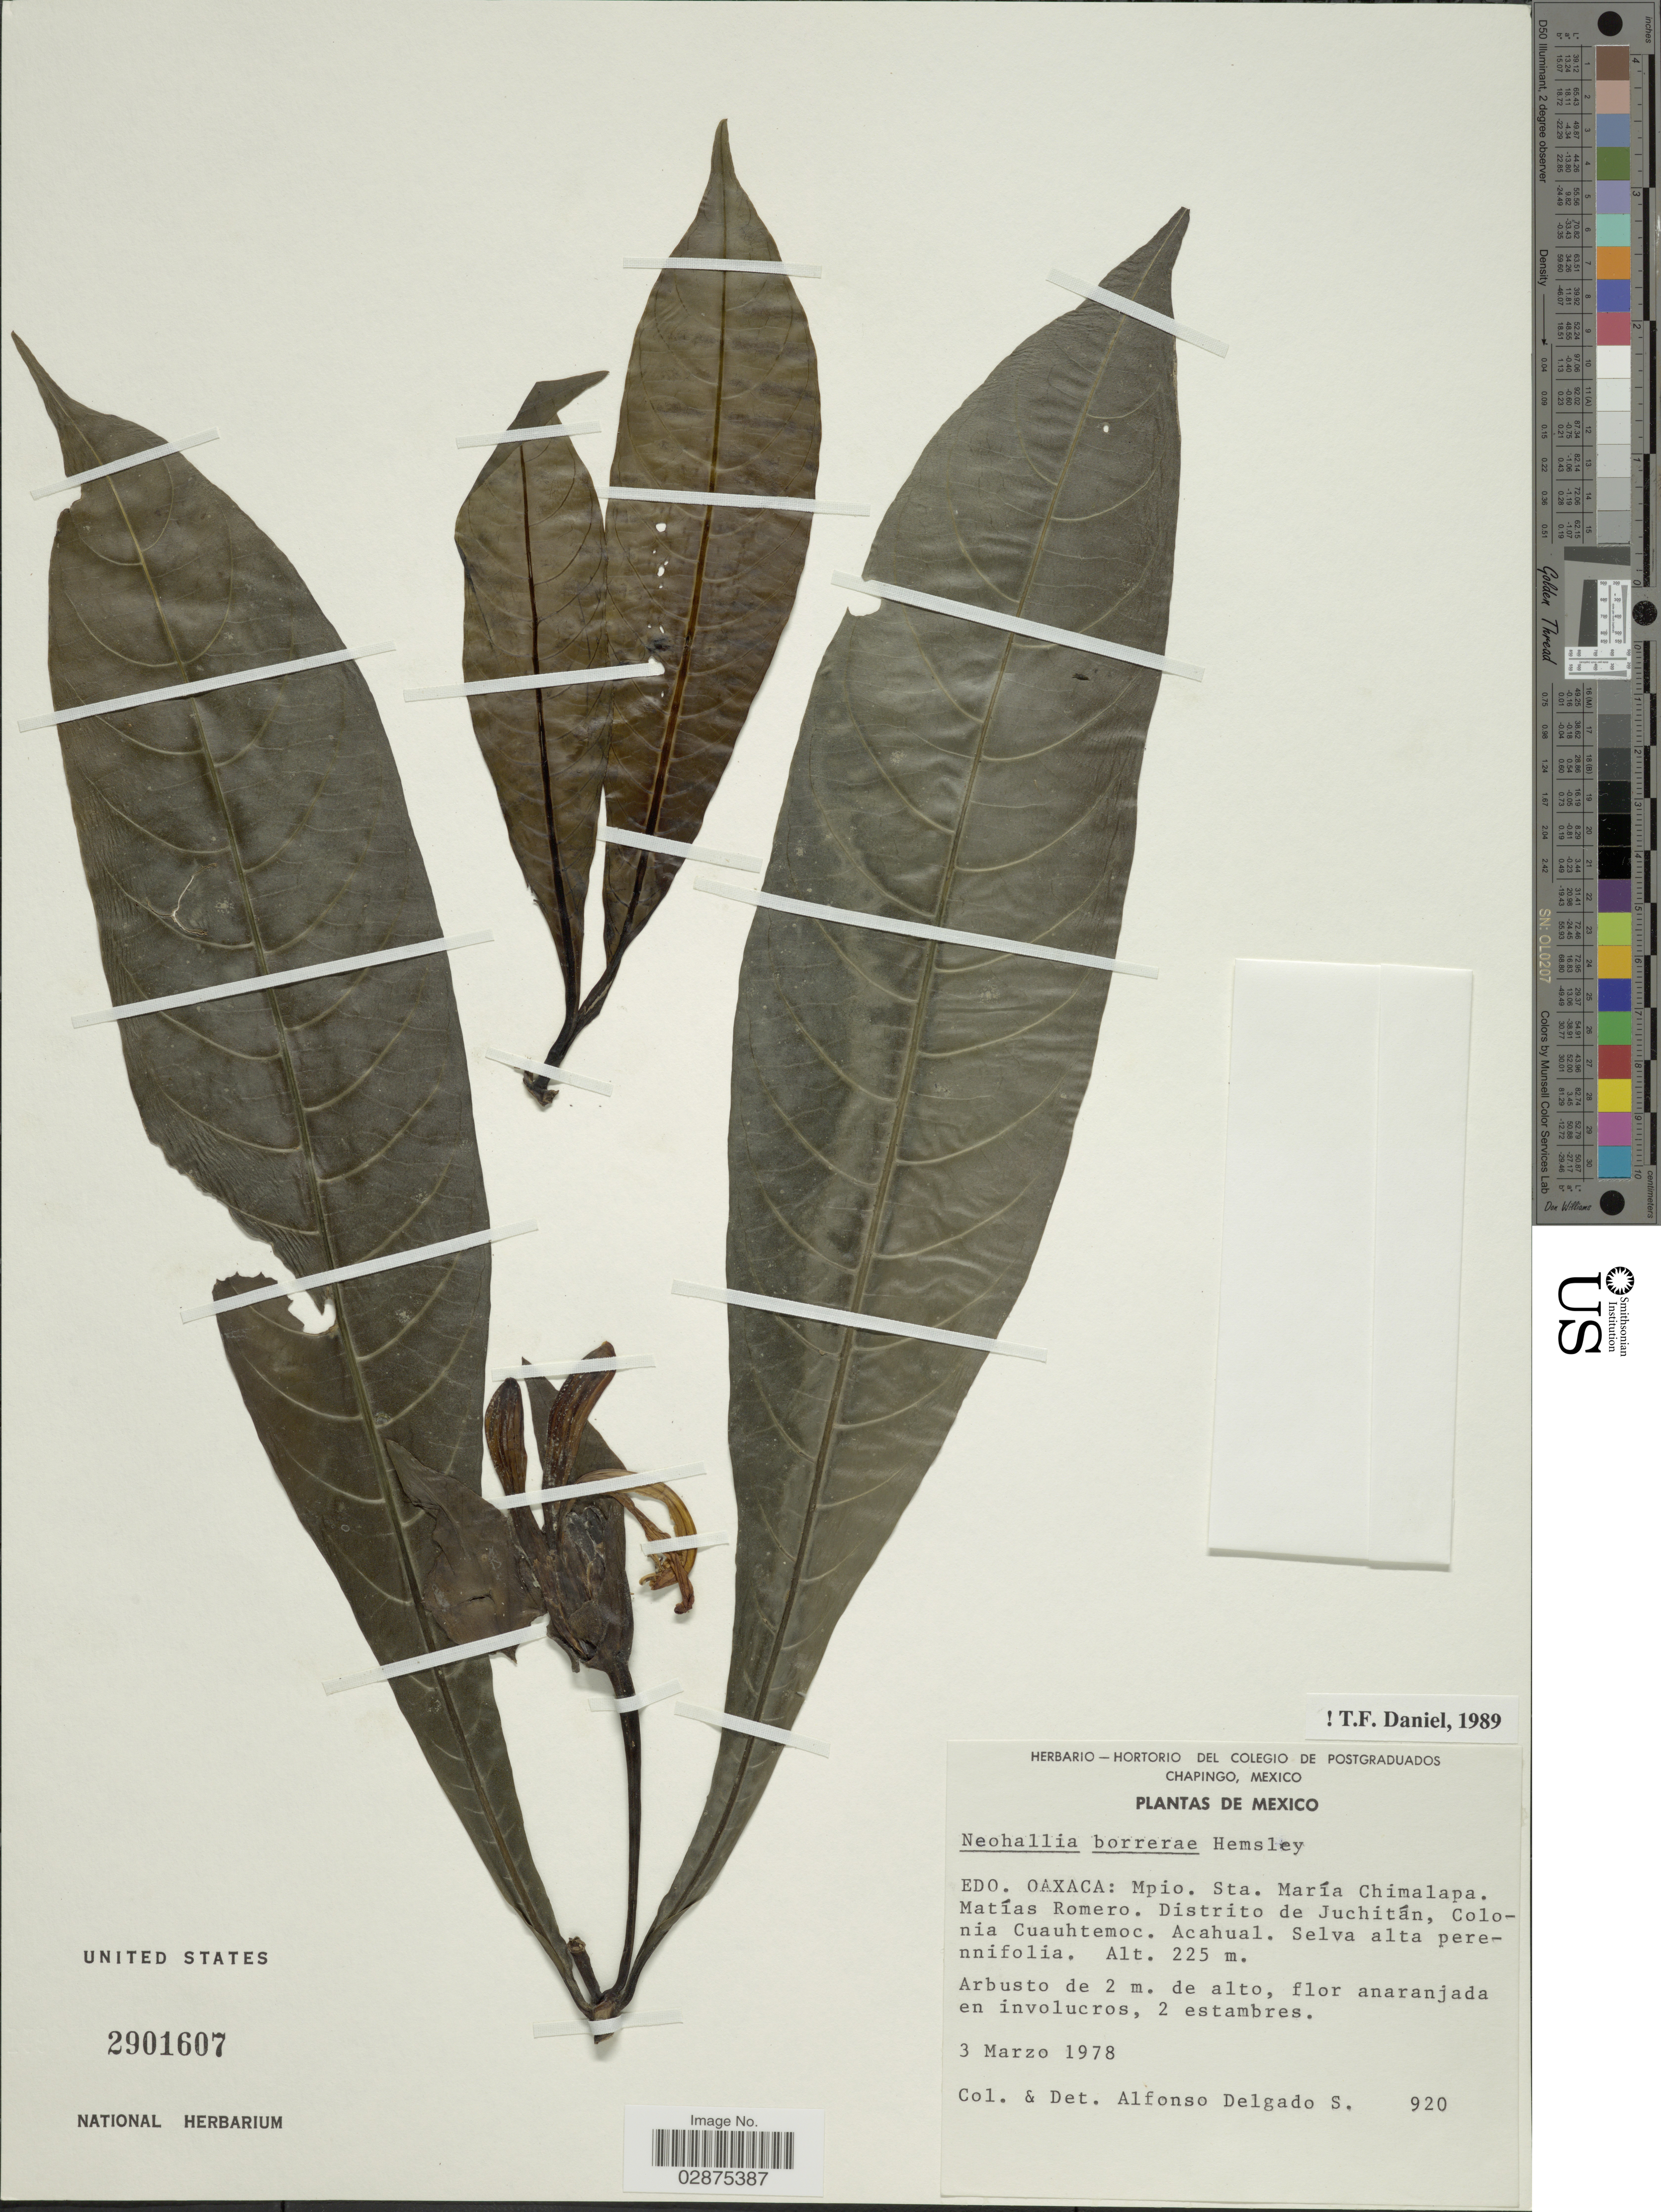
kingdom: Plantae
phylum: Tracheophyta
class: Magnoliopsida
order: Lamiales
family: Acanthaceae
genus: Neohallia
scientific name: Neohallia borrerae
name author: Hemsl.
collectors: A. Delgado S.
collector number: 920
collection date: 1978-03-03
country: Mexico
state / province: Oaxaca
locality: Edo. Oaxaca: Mpio. Sta. María Chimalapa. Matías Romero. Distrito de Juchitán, Colonia Cuauhtemoc.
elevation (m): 225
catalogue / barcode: US 2901607